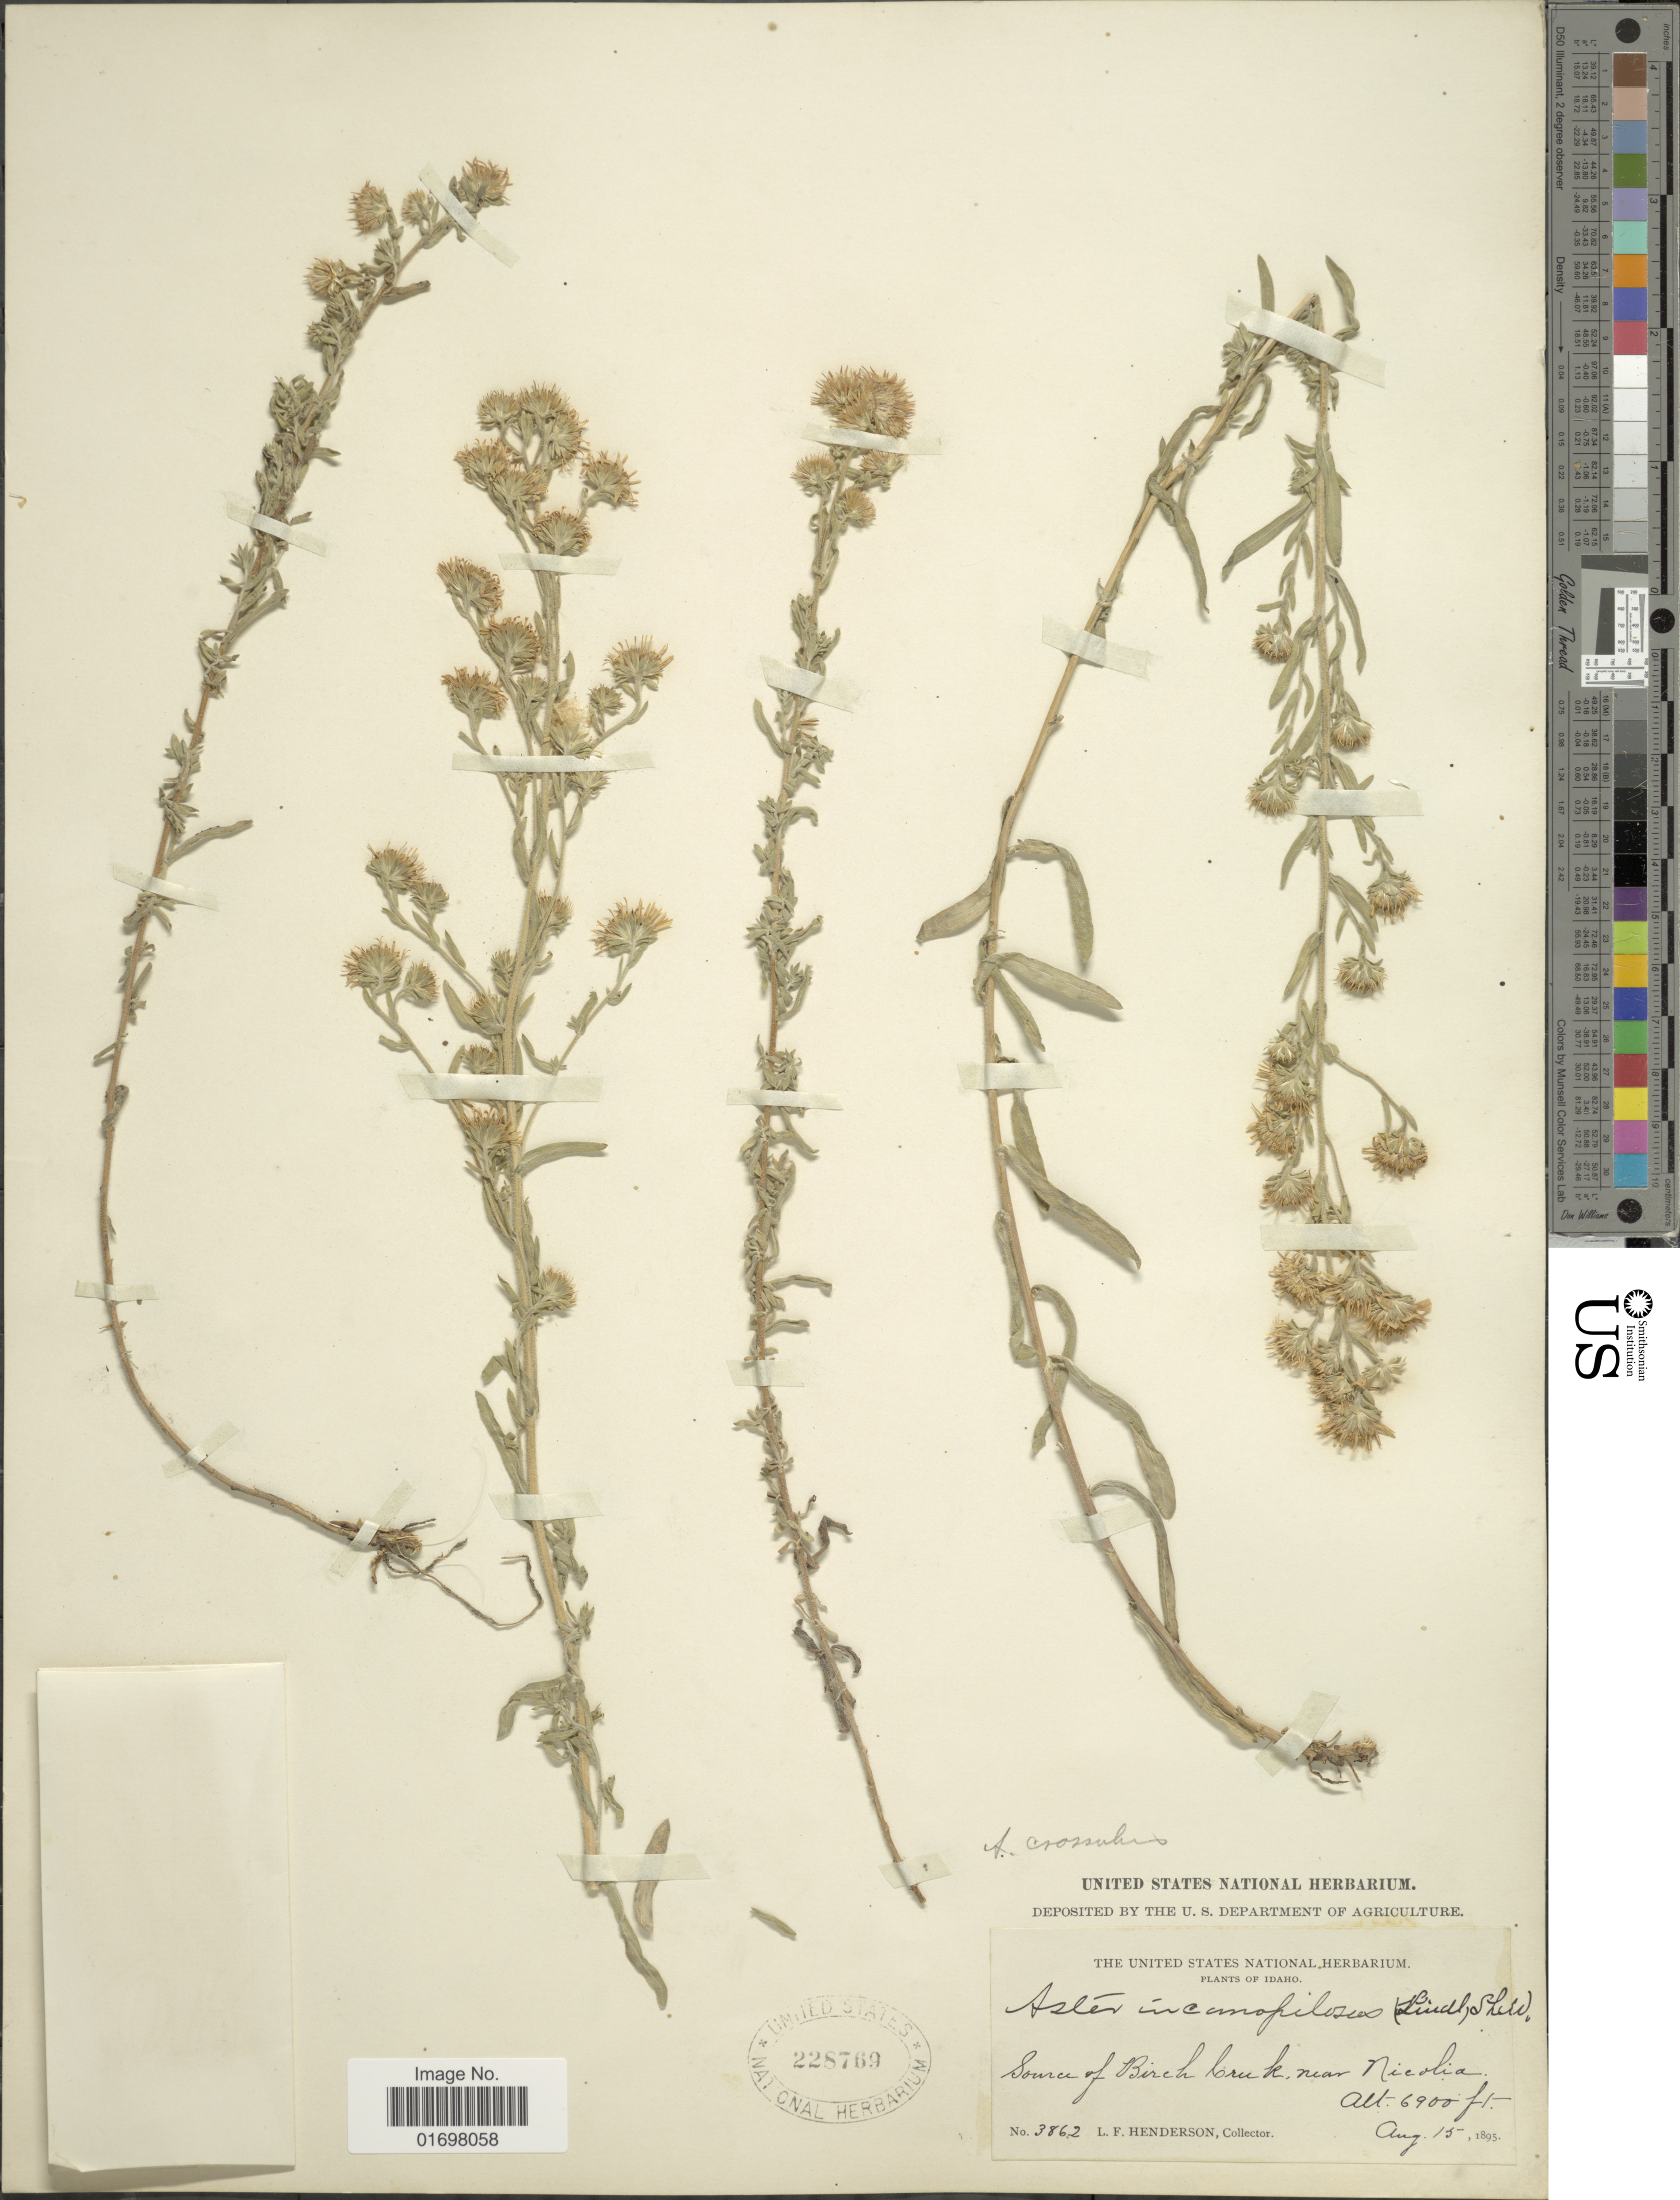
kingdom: Plantae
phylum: Tracheophyta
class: Magnoliopsida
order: Asterales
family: Asteraceae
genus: Symphyotrichum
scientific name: Symphyotrichum falcatum var. commutatum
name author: (Torr. & A. Gray) G.L. Nesom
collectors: L. Henderson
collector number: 3862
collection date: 1895-08-15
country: United States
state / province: Idaho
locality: Source of Birch Creek, near Nicolia.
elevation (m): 2103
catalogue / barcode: US 228769